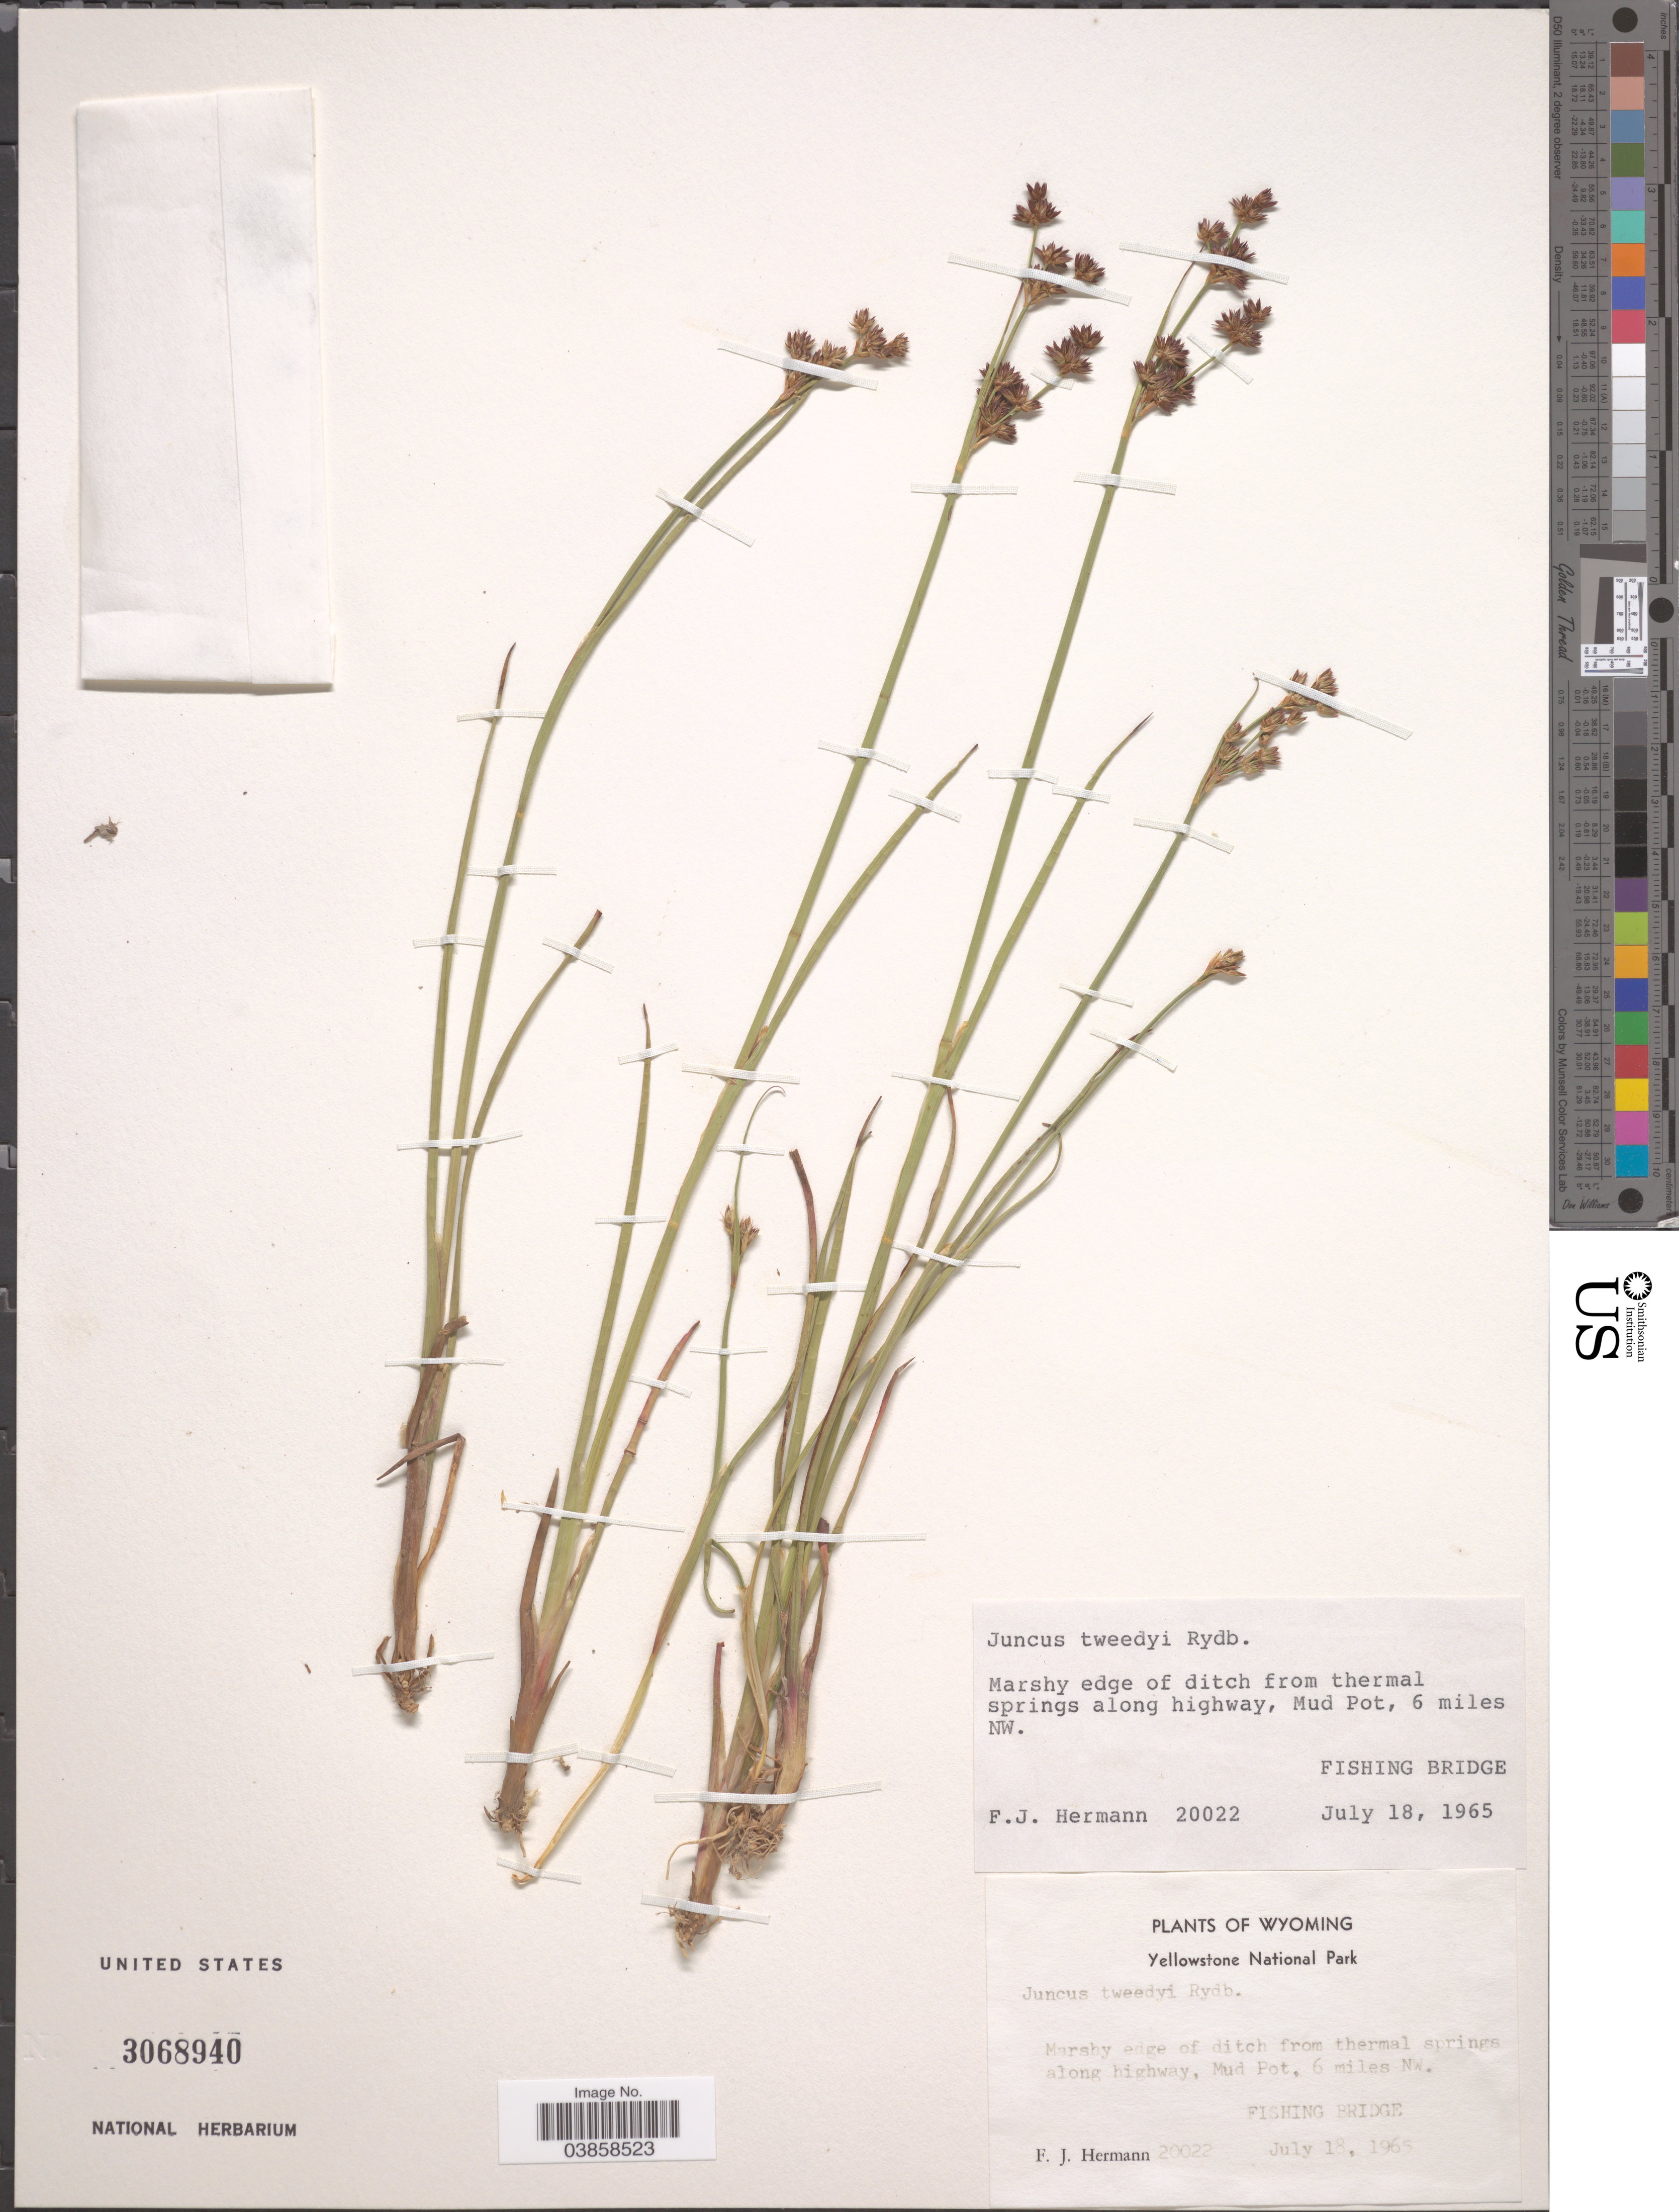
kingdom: Plantae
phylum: Tracheophyta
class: Liliopsida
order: Poales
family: Juncaceae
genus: Juncus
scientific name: Juncus tweedyi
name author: Rydb.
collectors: F. J. Hermann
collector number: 20022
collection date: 1965-07-18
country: United States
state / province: Wyoming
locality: Marshy edge of ditch from thermal springs along highway, Mud Pot, 6 miles NW. Fishing Bridge. Yellowstone National Park.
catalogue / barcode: US 3068940